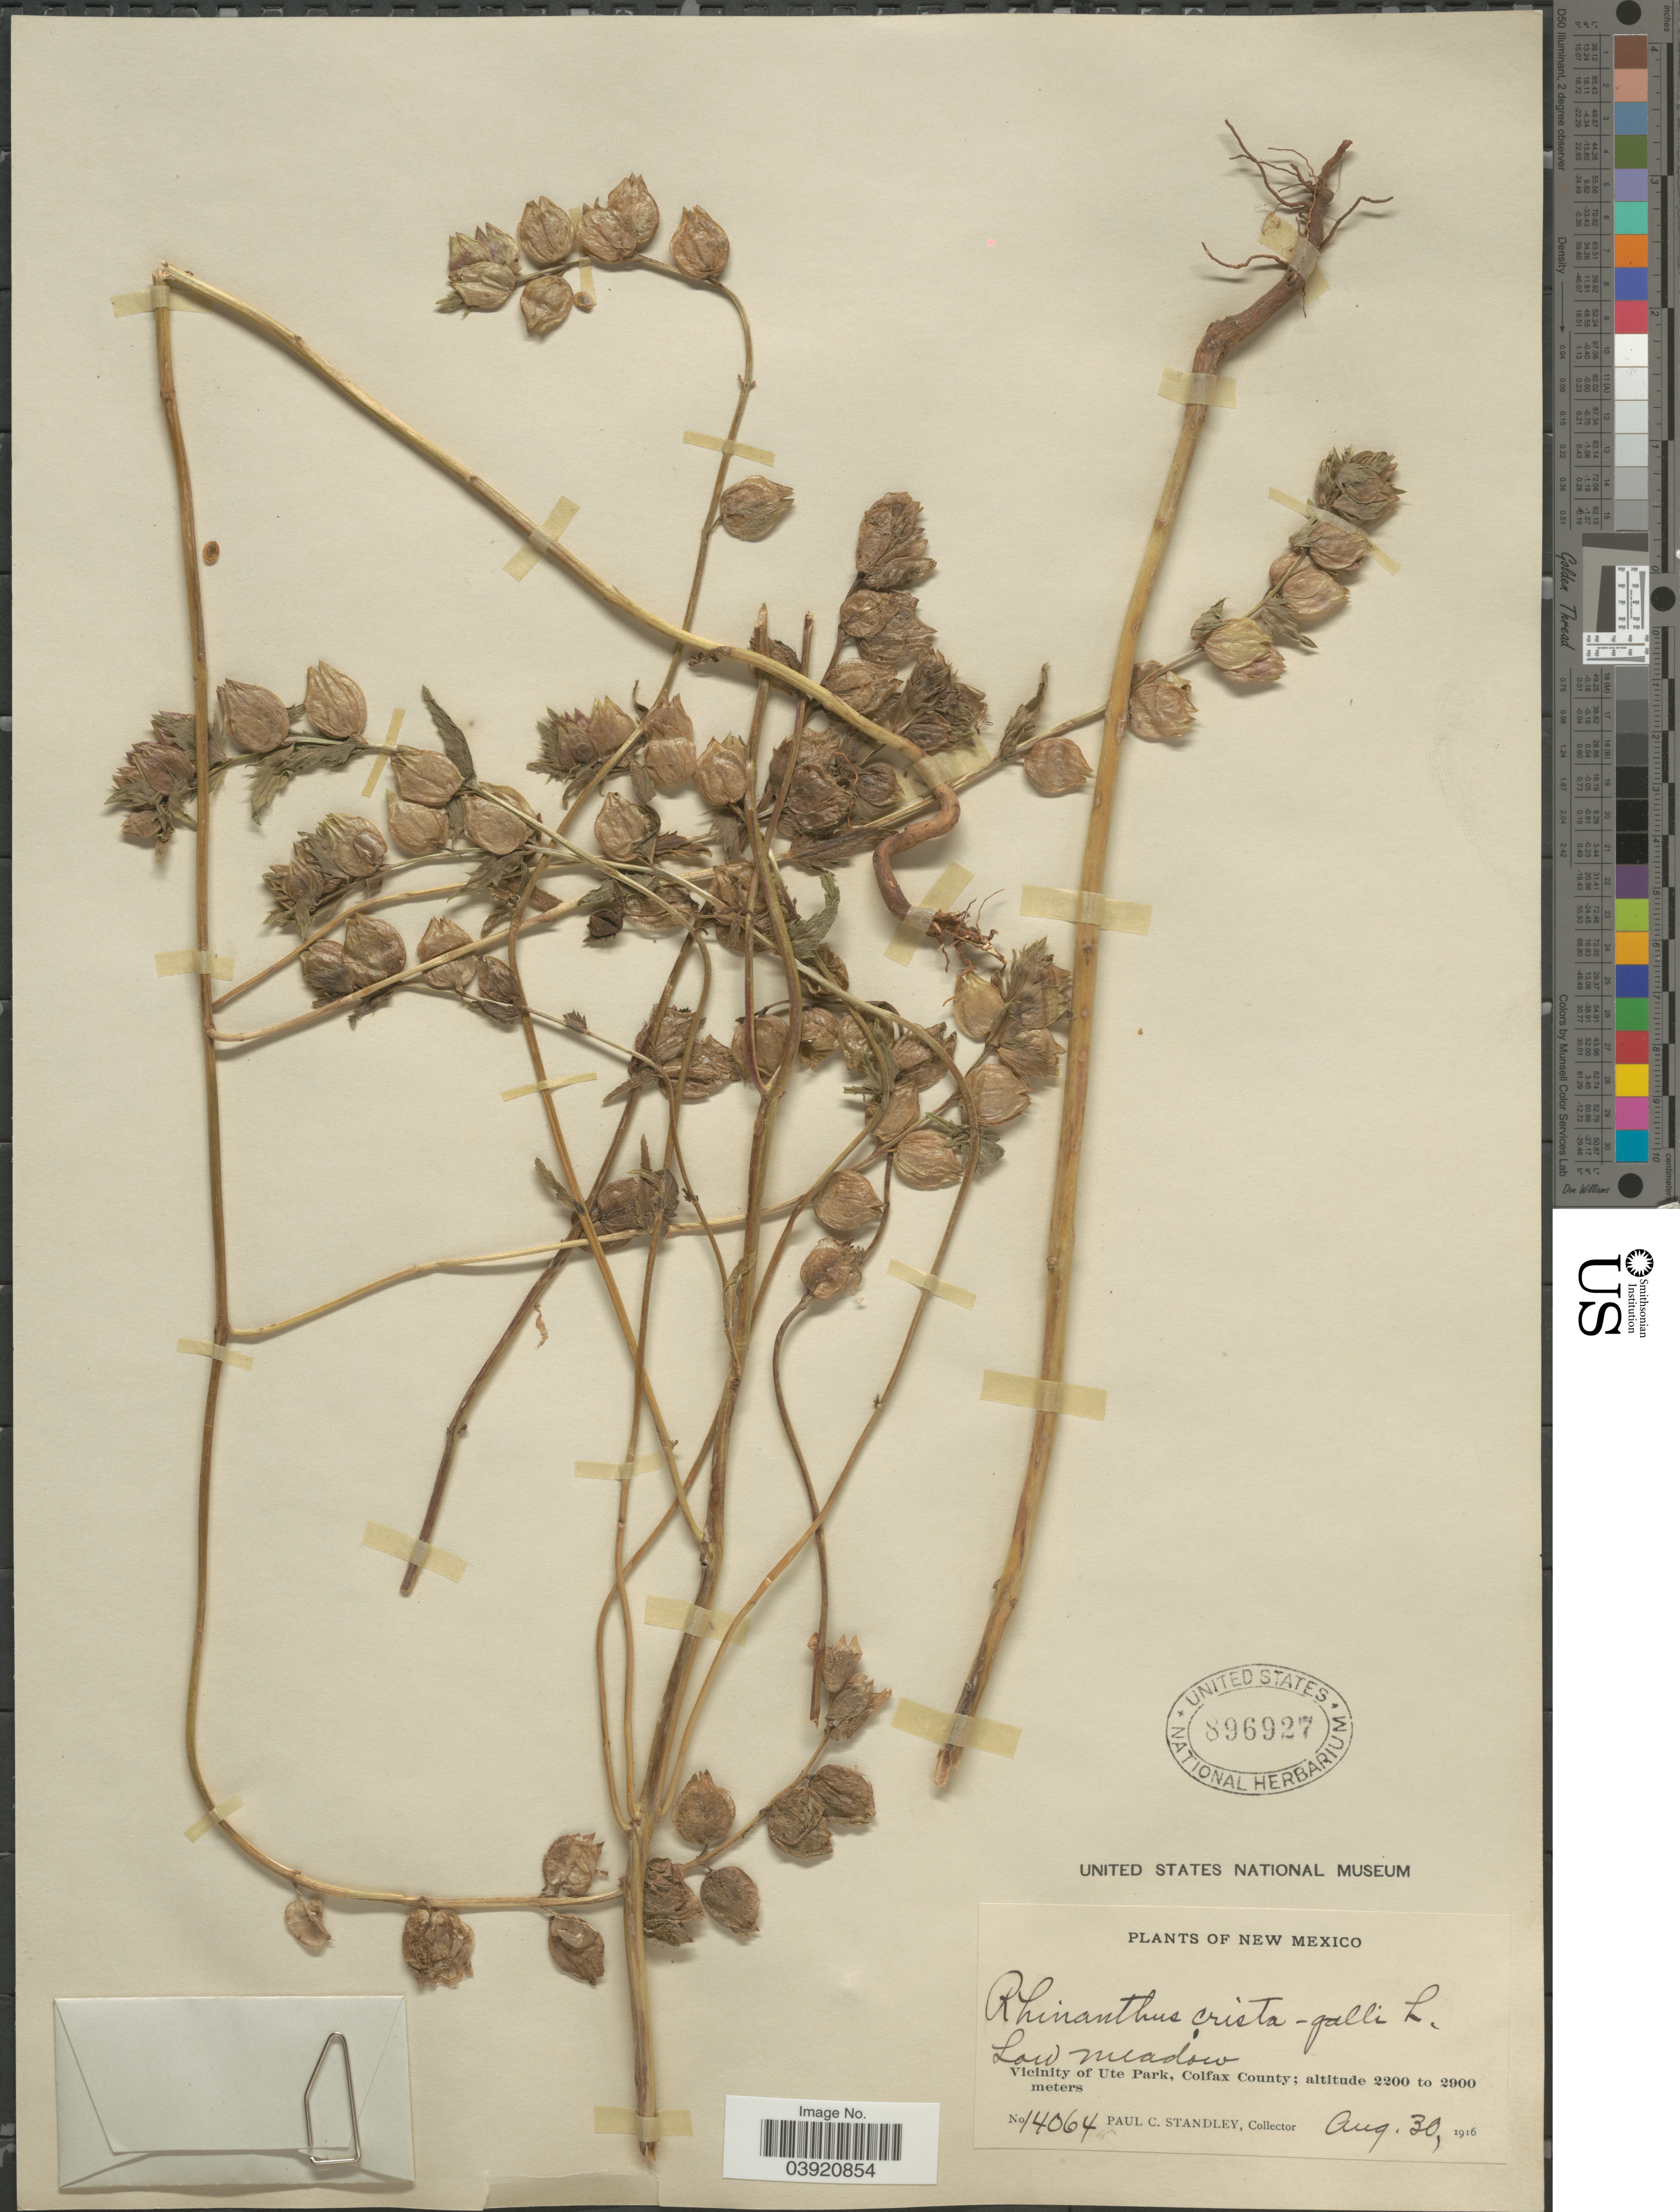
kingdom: Plantae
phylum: Tracheophyta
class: Magnoliopsida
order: Lamiales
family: Orobanchaceae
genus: Rhinanthus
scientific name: Rhinanthus crista-galli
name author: L.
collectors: P. C. Standley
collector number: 14064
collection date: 1916-08-30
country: United States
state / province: New Mexico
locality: Vicinity of Ute Park, Colfax County.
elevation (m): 2200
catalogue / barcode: US 896927